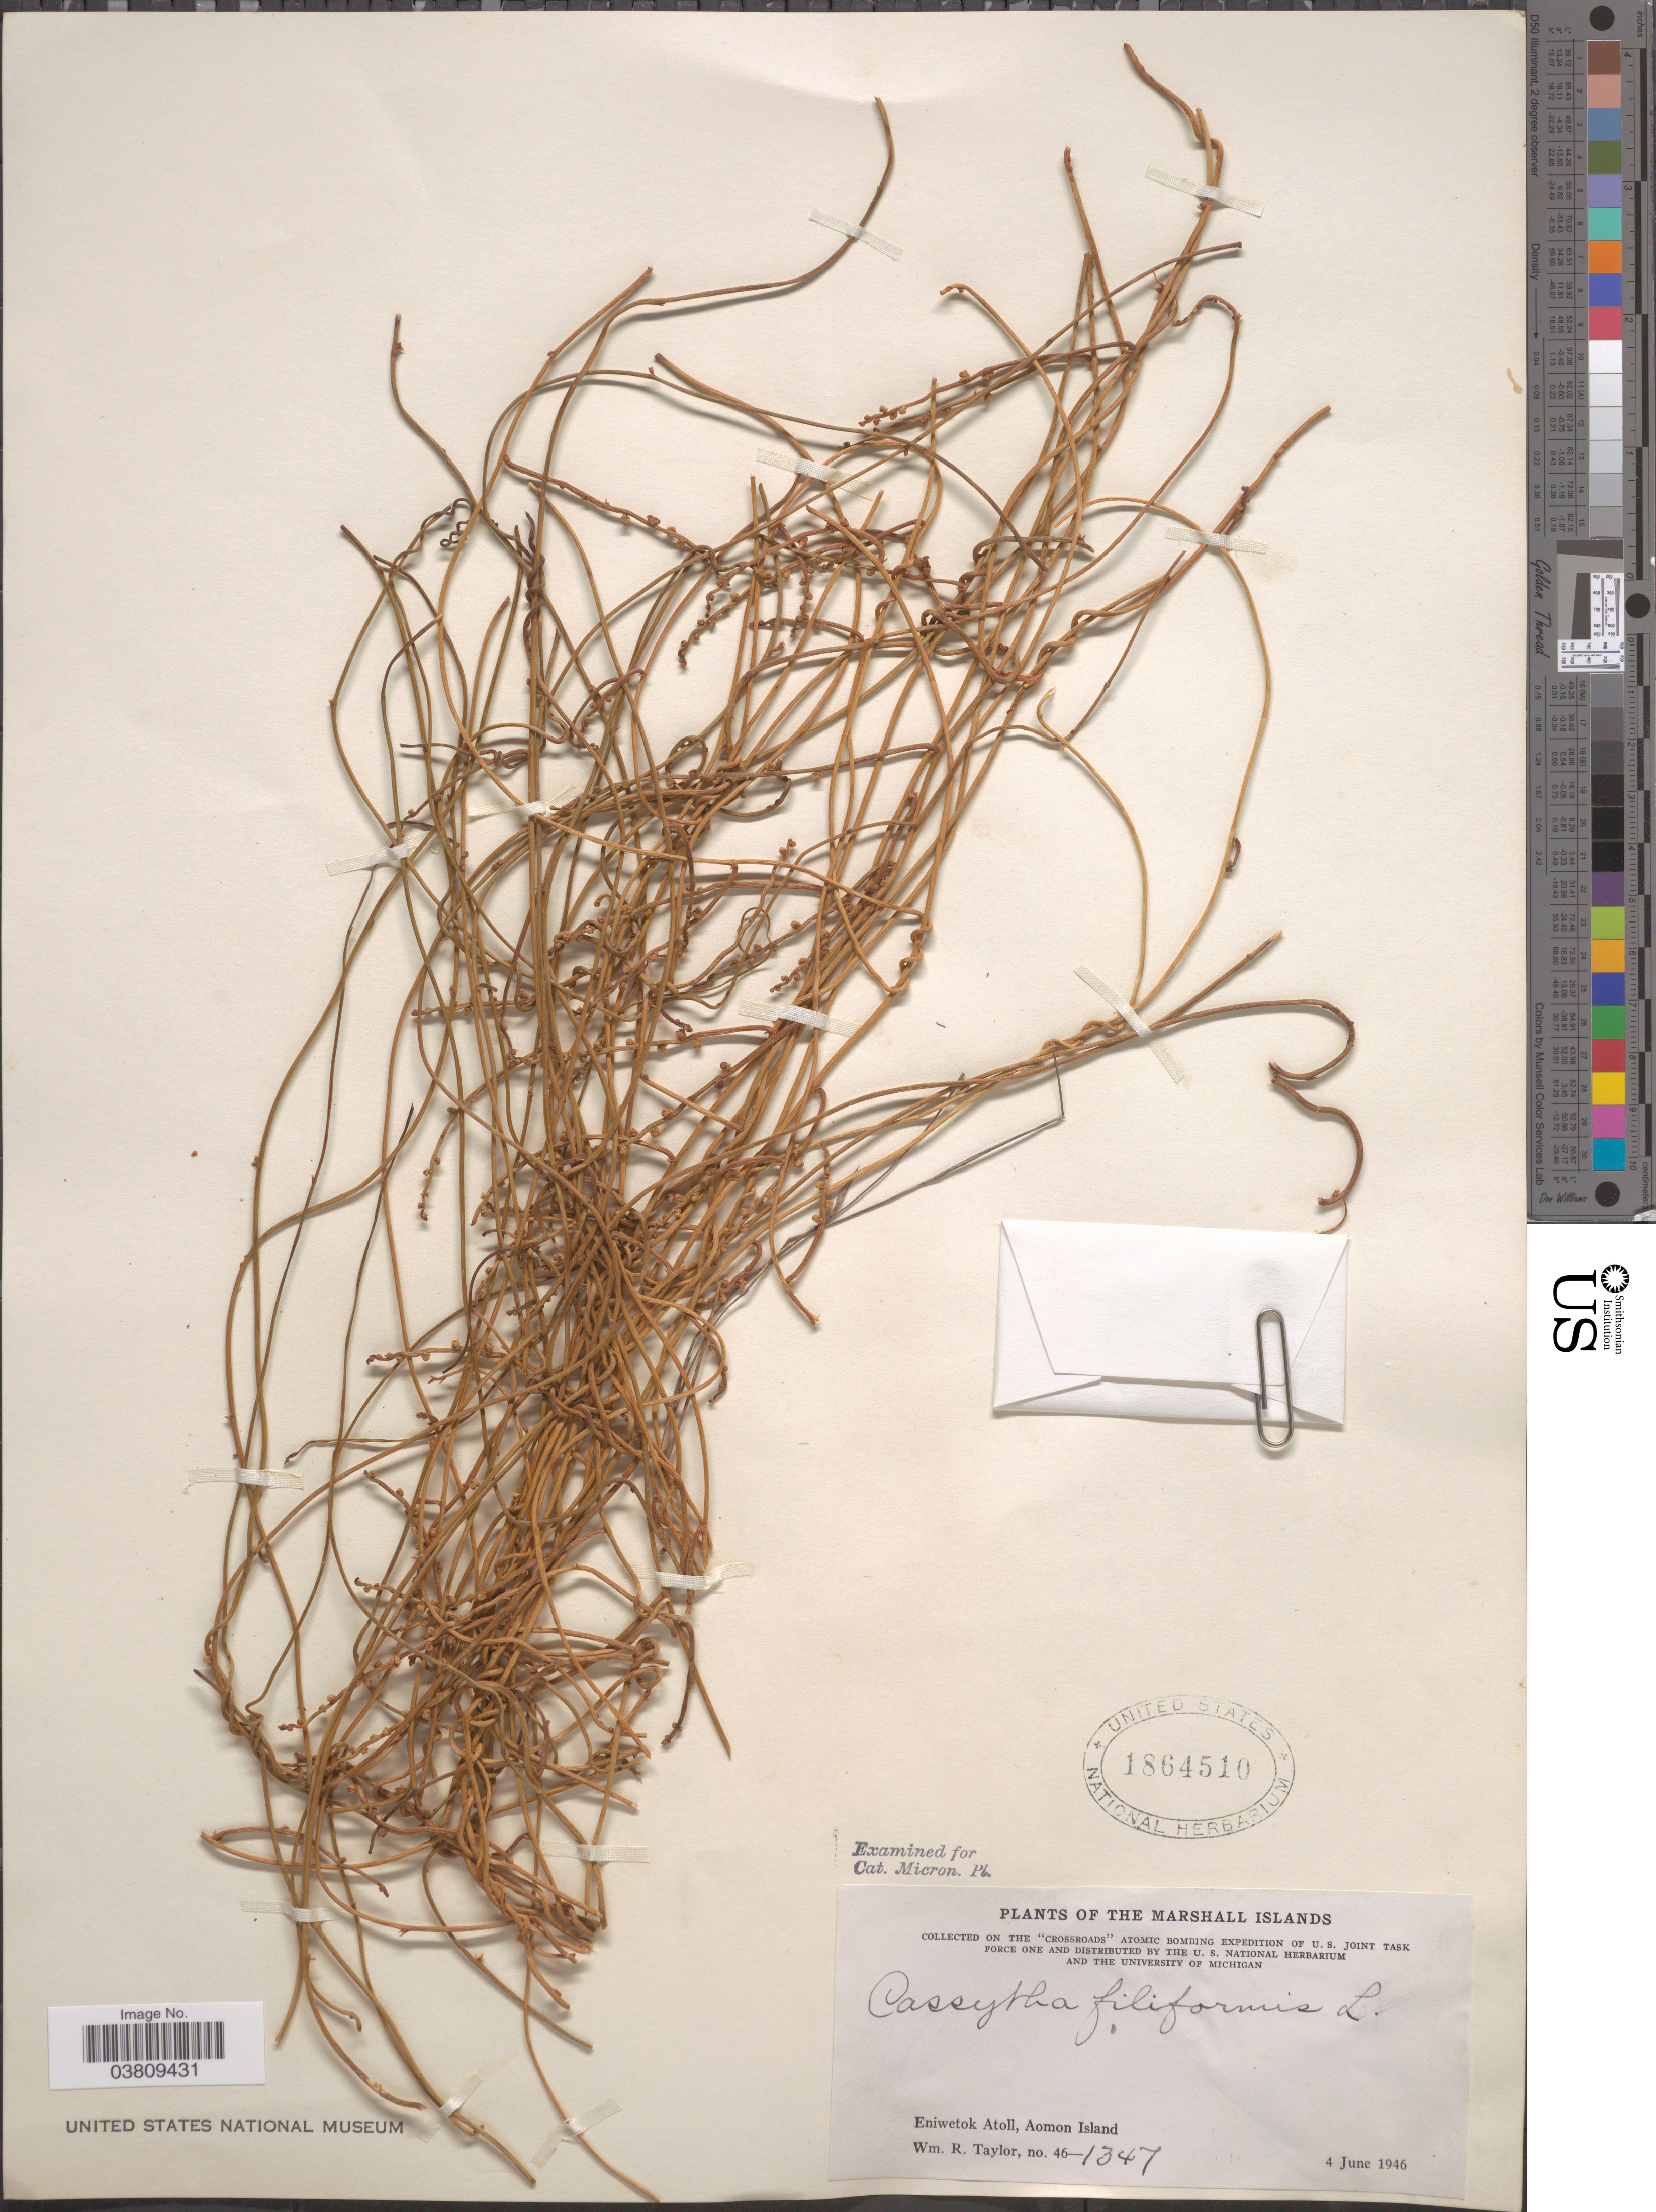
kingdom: Plantae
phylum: Tracheophyta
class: Magnoliopsida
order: Laurales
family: Lauraceae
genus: Cassytha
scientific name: Cassytha filiformis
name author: L.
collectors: W. R. Taylor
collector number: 46-1347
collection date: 1946-06-04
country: Marshall Islands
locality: Eniwetok Atoll, Aomon Island.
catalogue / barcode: US 1864510